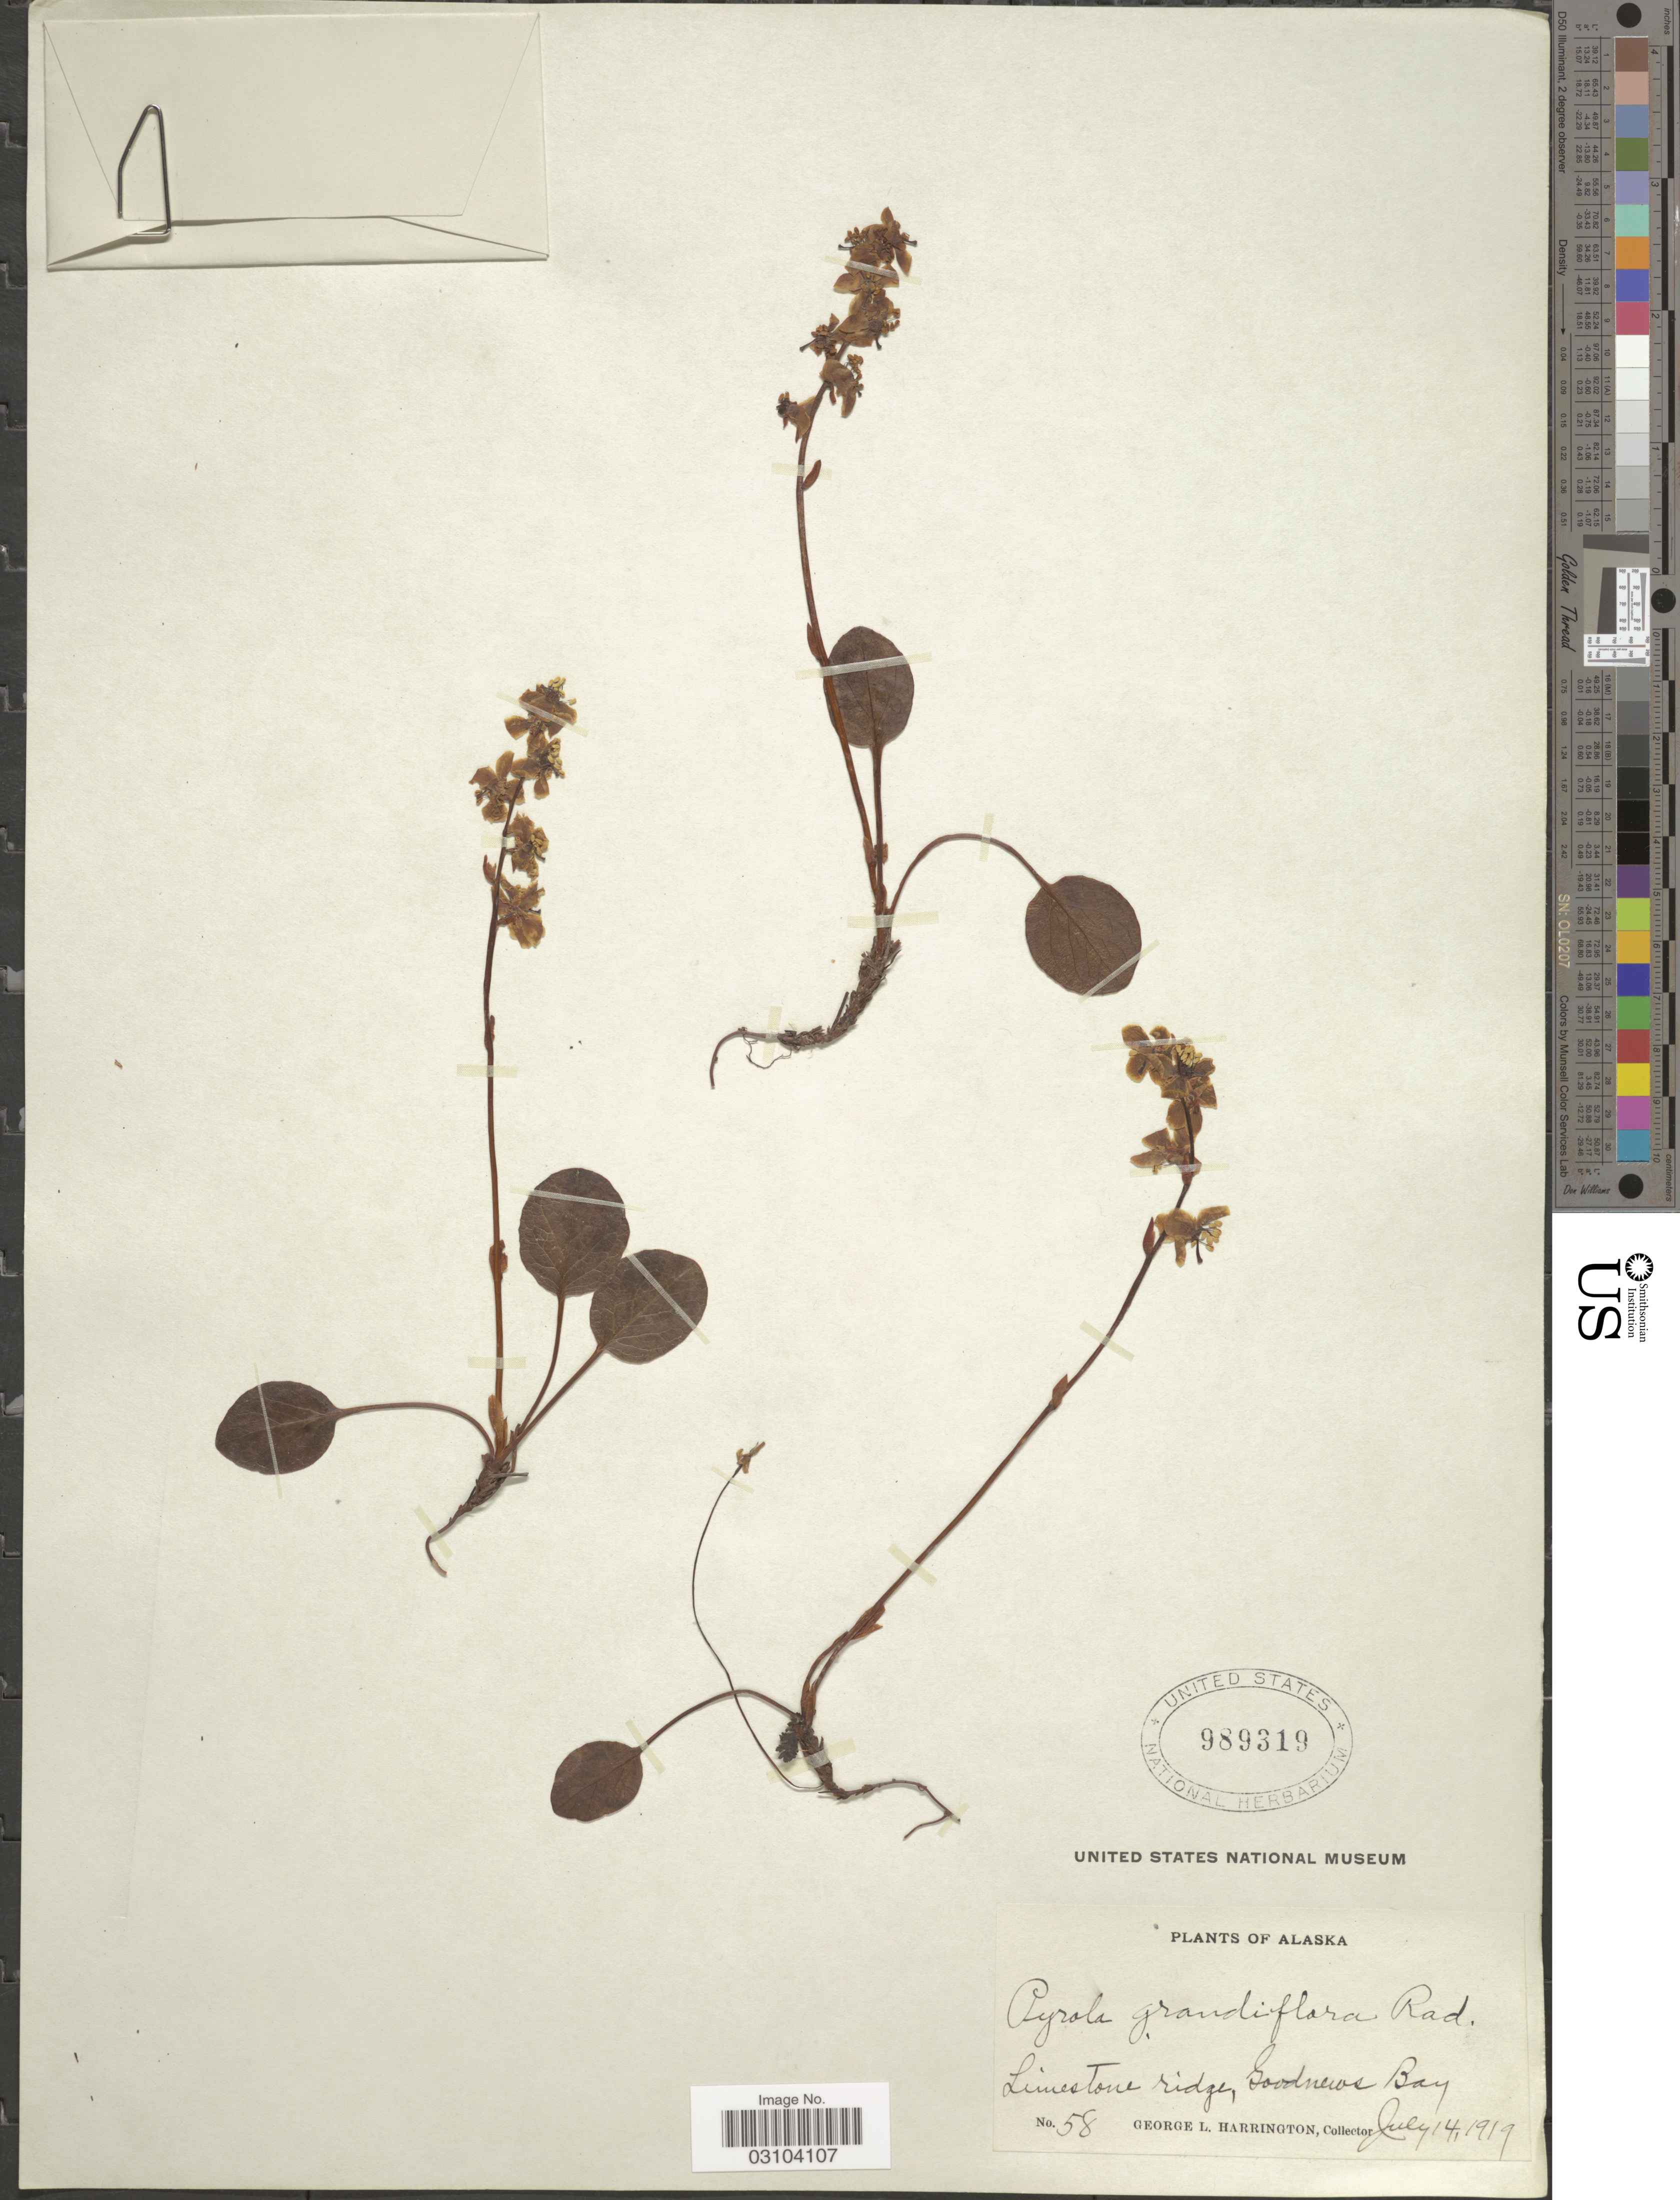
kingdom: Plantae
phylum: Tracheophyta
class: Magnoliopsida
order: Ericales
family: Ericaceae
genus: Pyrola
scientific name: Pyrola grandiflora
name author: Radius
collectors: G. Harrington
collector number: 58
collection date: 1919-07-14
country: United States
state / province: Alaska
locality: Goodnews Bay.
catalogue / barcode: US 989319